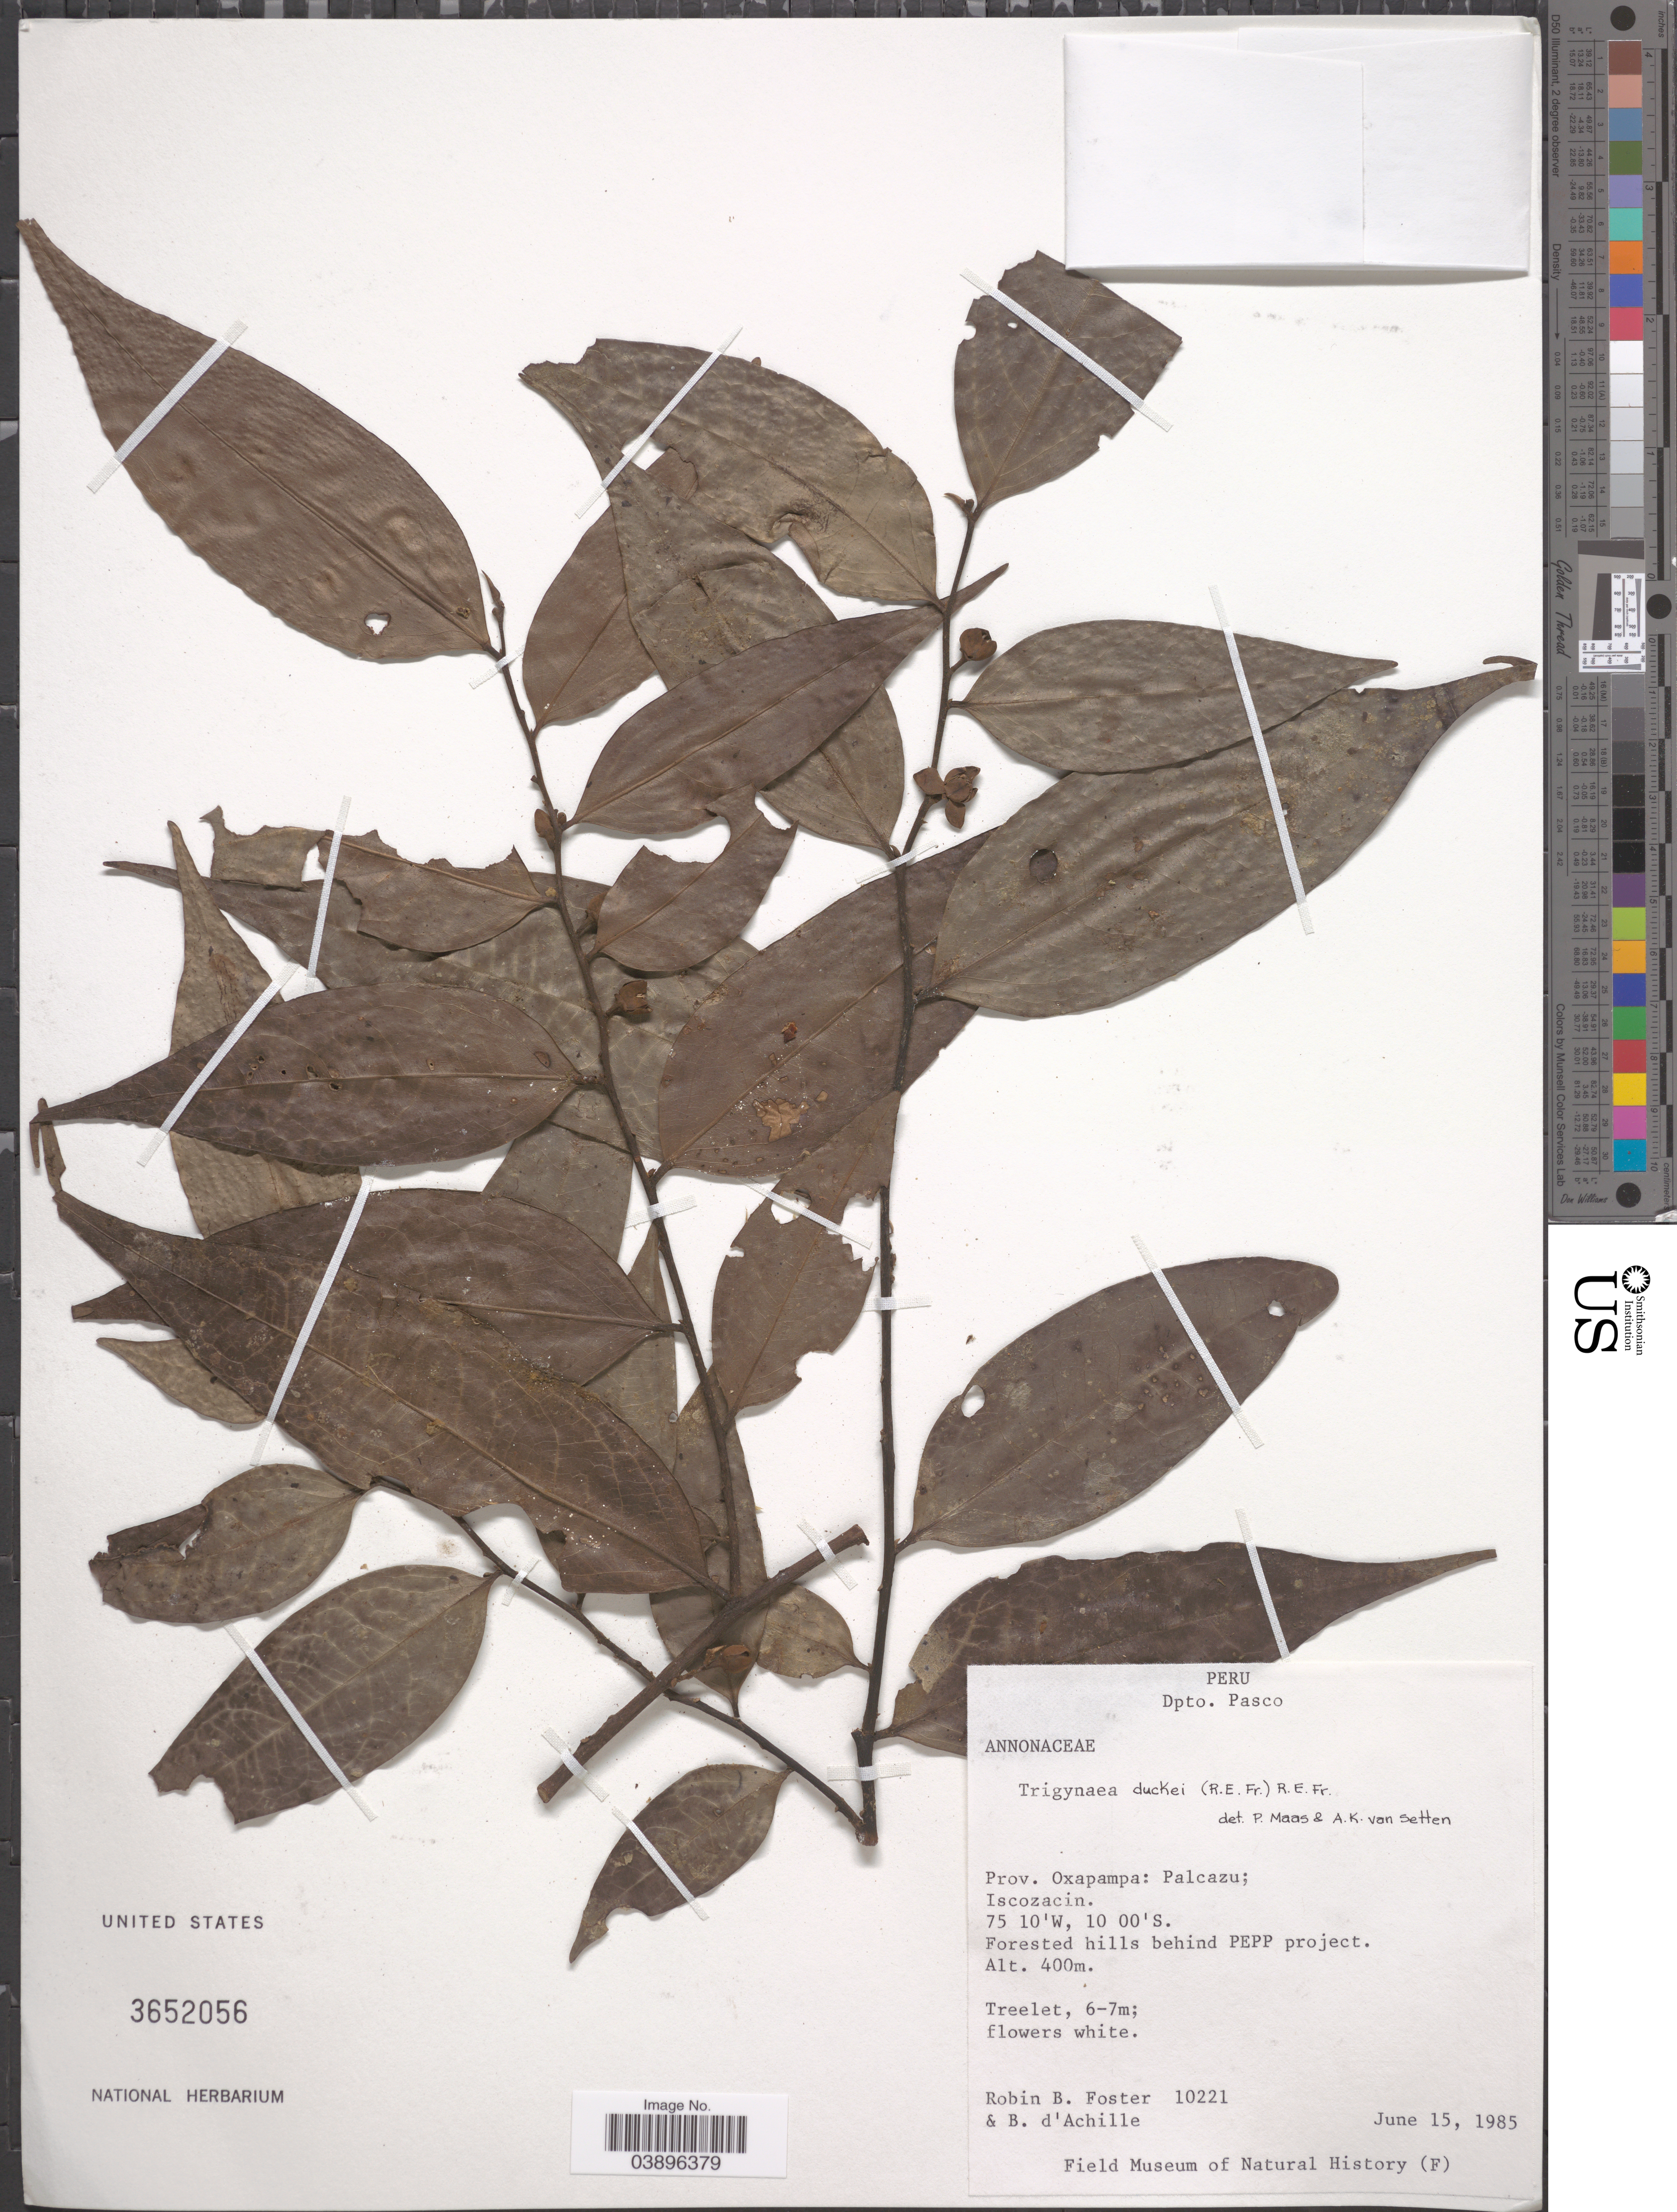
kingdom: Plantae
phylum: Tracheophyta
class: Magnoliopsida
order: Magnoliales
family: Annonaceae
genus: Trigynaea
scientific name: Trigynaea duckei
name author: (R.E. Fr.) R.E. Fr.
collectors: R. B. Foster & B. d'Achille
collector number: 10221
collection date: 1985-06-15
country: Peru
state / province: Pasco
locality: Dpto. Pasco. Prov. Oxapampa: Palcazu; Iscozacin.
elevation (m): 400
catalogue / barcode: US 3652056